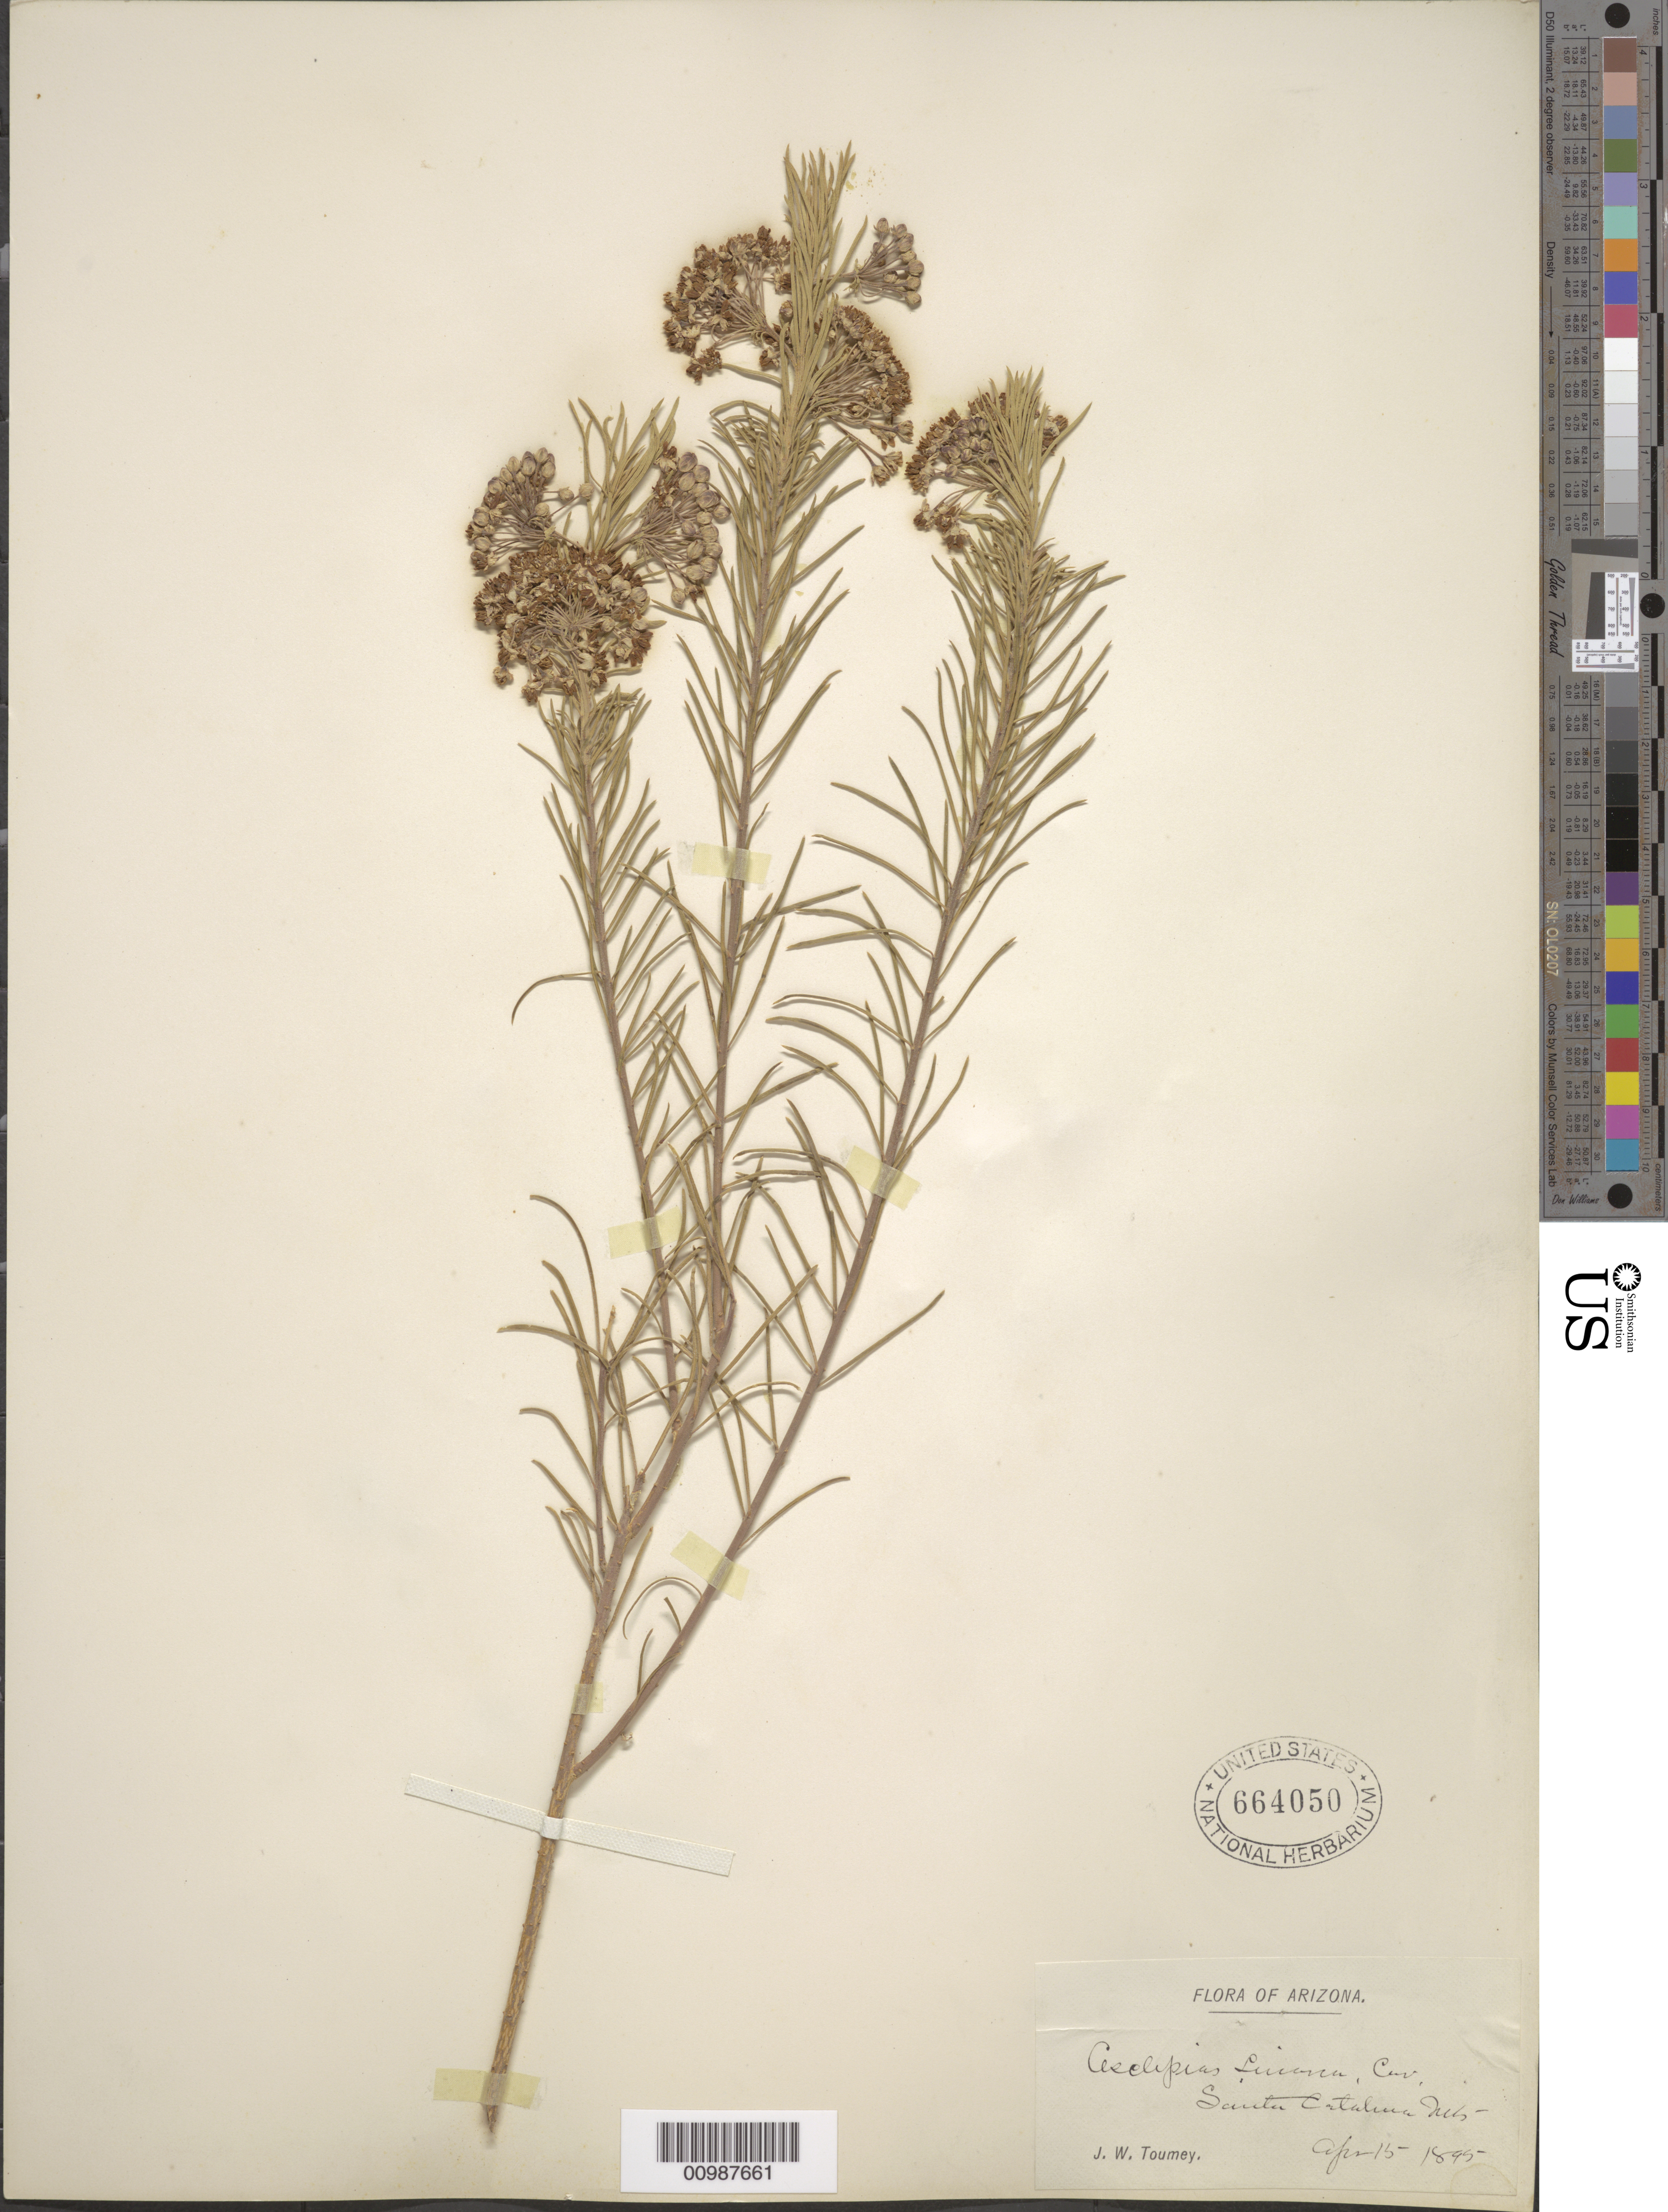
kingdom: Plantae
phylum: Tracheophyta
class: Magnoliopsida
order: Gentianales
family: Apocynaceae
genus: Asclepias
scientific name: Asclepias linaria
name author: Cav.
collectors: J. W. Toumey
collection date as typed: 15 Apr 1895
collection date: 1895-04-15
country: United States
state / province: Arizona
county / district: Pima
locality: Santa Catalina Mountains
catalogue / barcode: US 664050